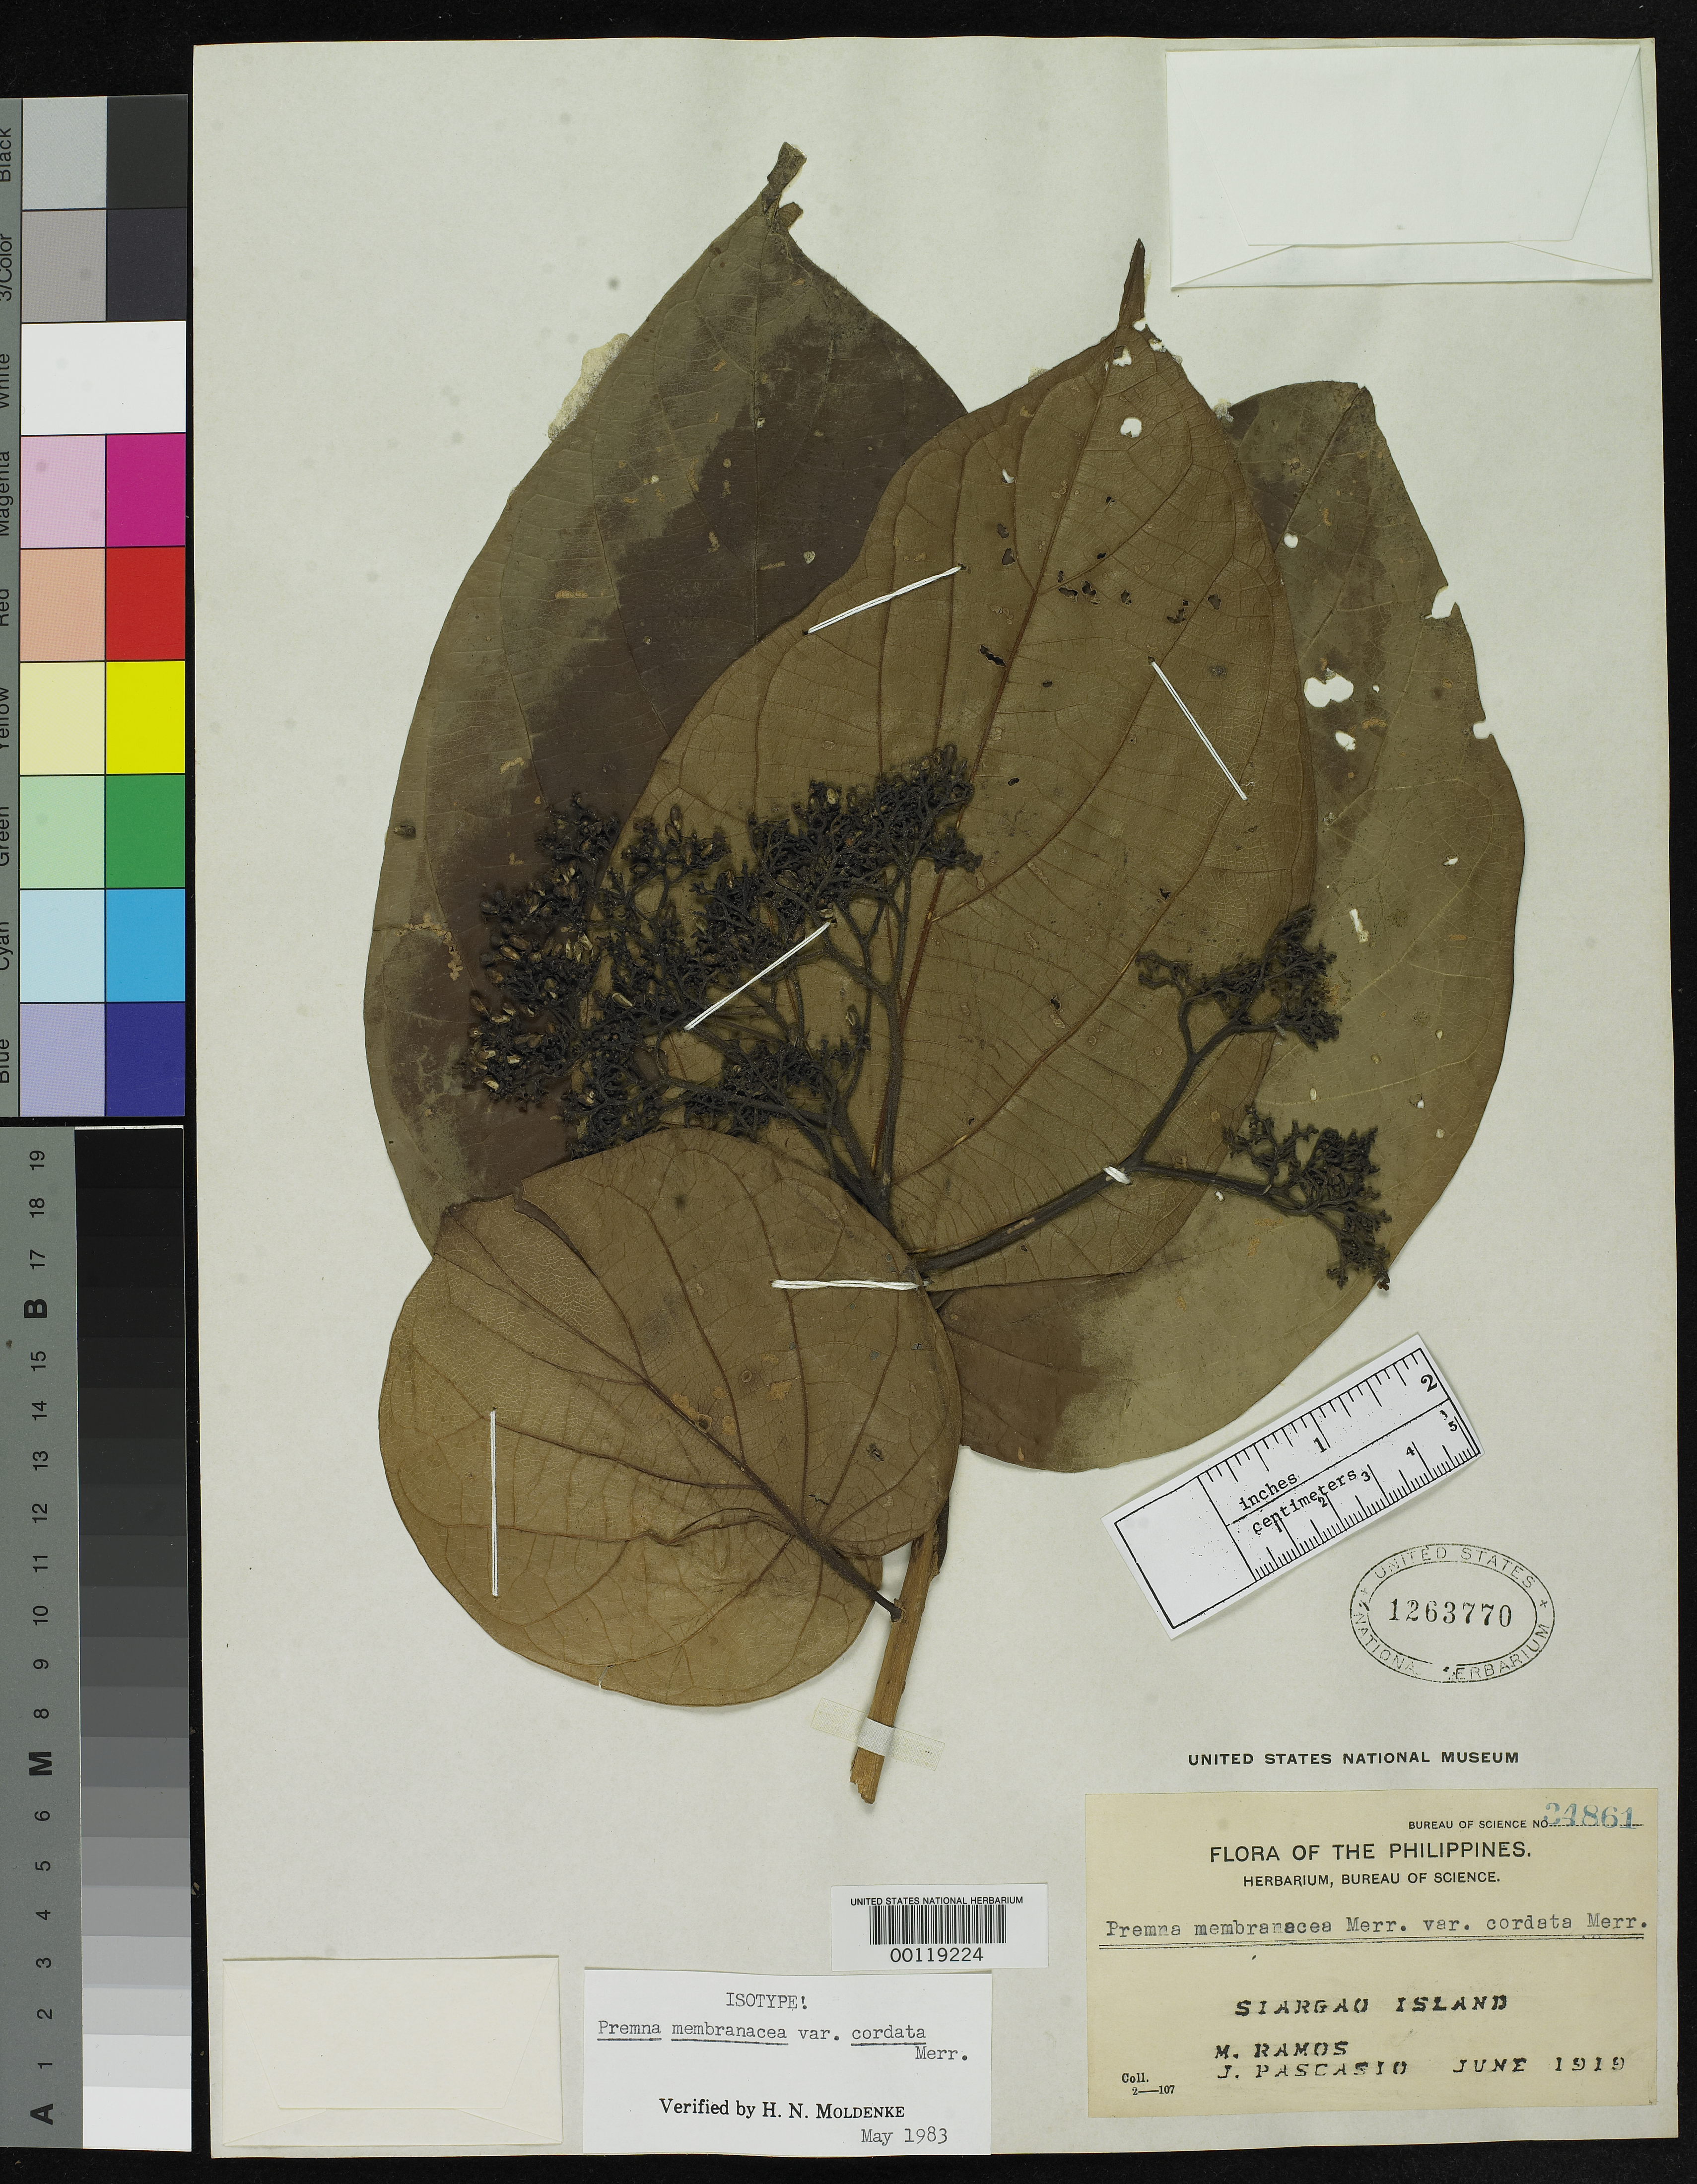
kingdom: Plantae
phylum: Tracheophyta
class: Magnoliopsida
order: Lamiales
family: Lamiaceae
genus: Premna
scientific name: Premna membranacea var. cordata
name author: Merr.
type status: Isotype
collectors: M. Ramos & J. Pascasio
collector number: Bur. Sci. 34861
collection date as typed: Jun 1919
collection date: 1919-06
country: Philippines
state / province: Caraga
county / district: Surigao del Norte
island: Siargao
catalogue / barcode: US 1263770